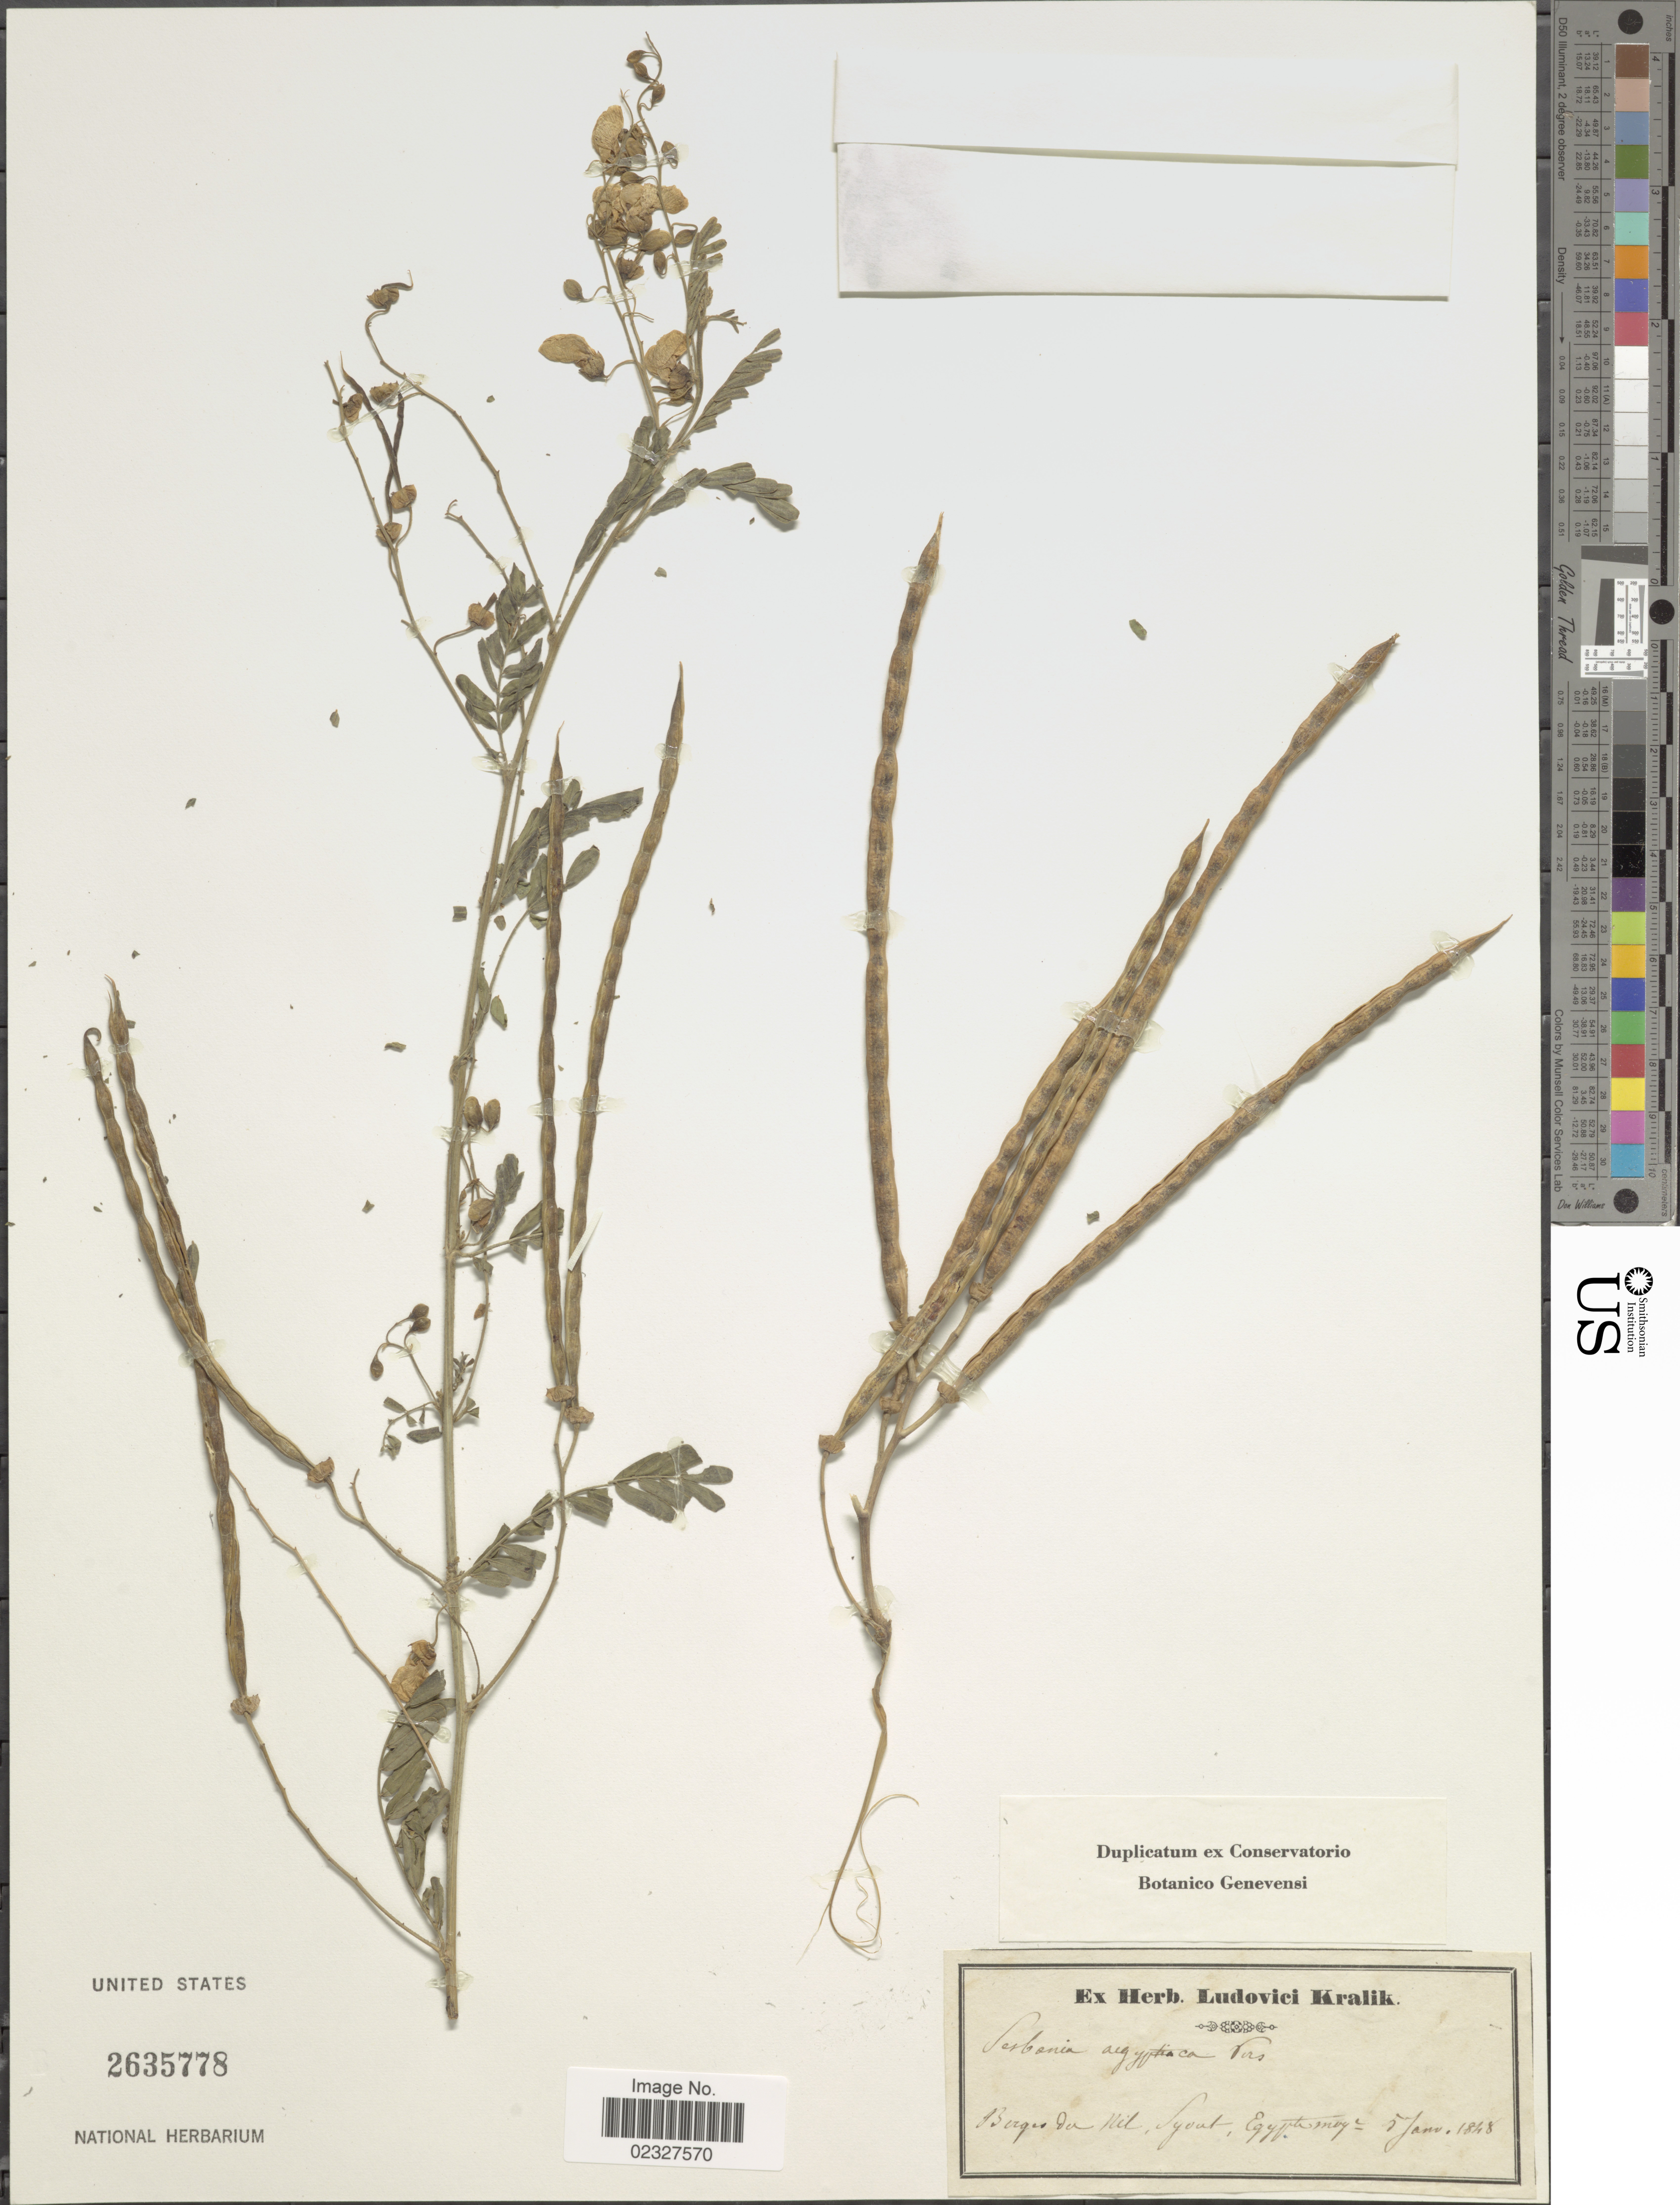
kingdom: Plantae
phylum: Tracheophyta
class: Magnoliopsida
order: Fabales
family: Fabaceae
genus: Sesbania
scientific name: Sesbania sesban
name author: (L.) Merr.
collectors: ex herb. L. Kralik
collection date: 1848-01-05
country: Egypt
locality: Berges der Nil, Lyout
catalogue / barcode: US 2635778